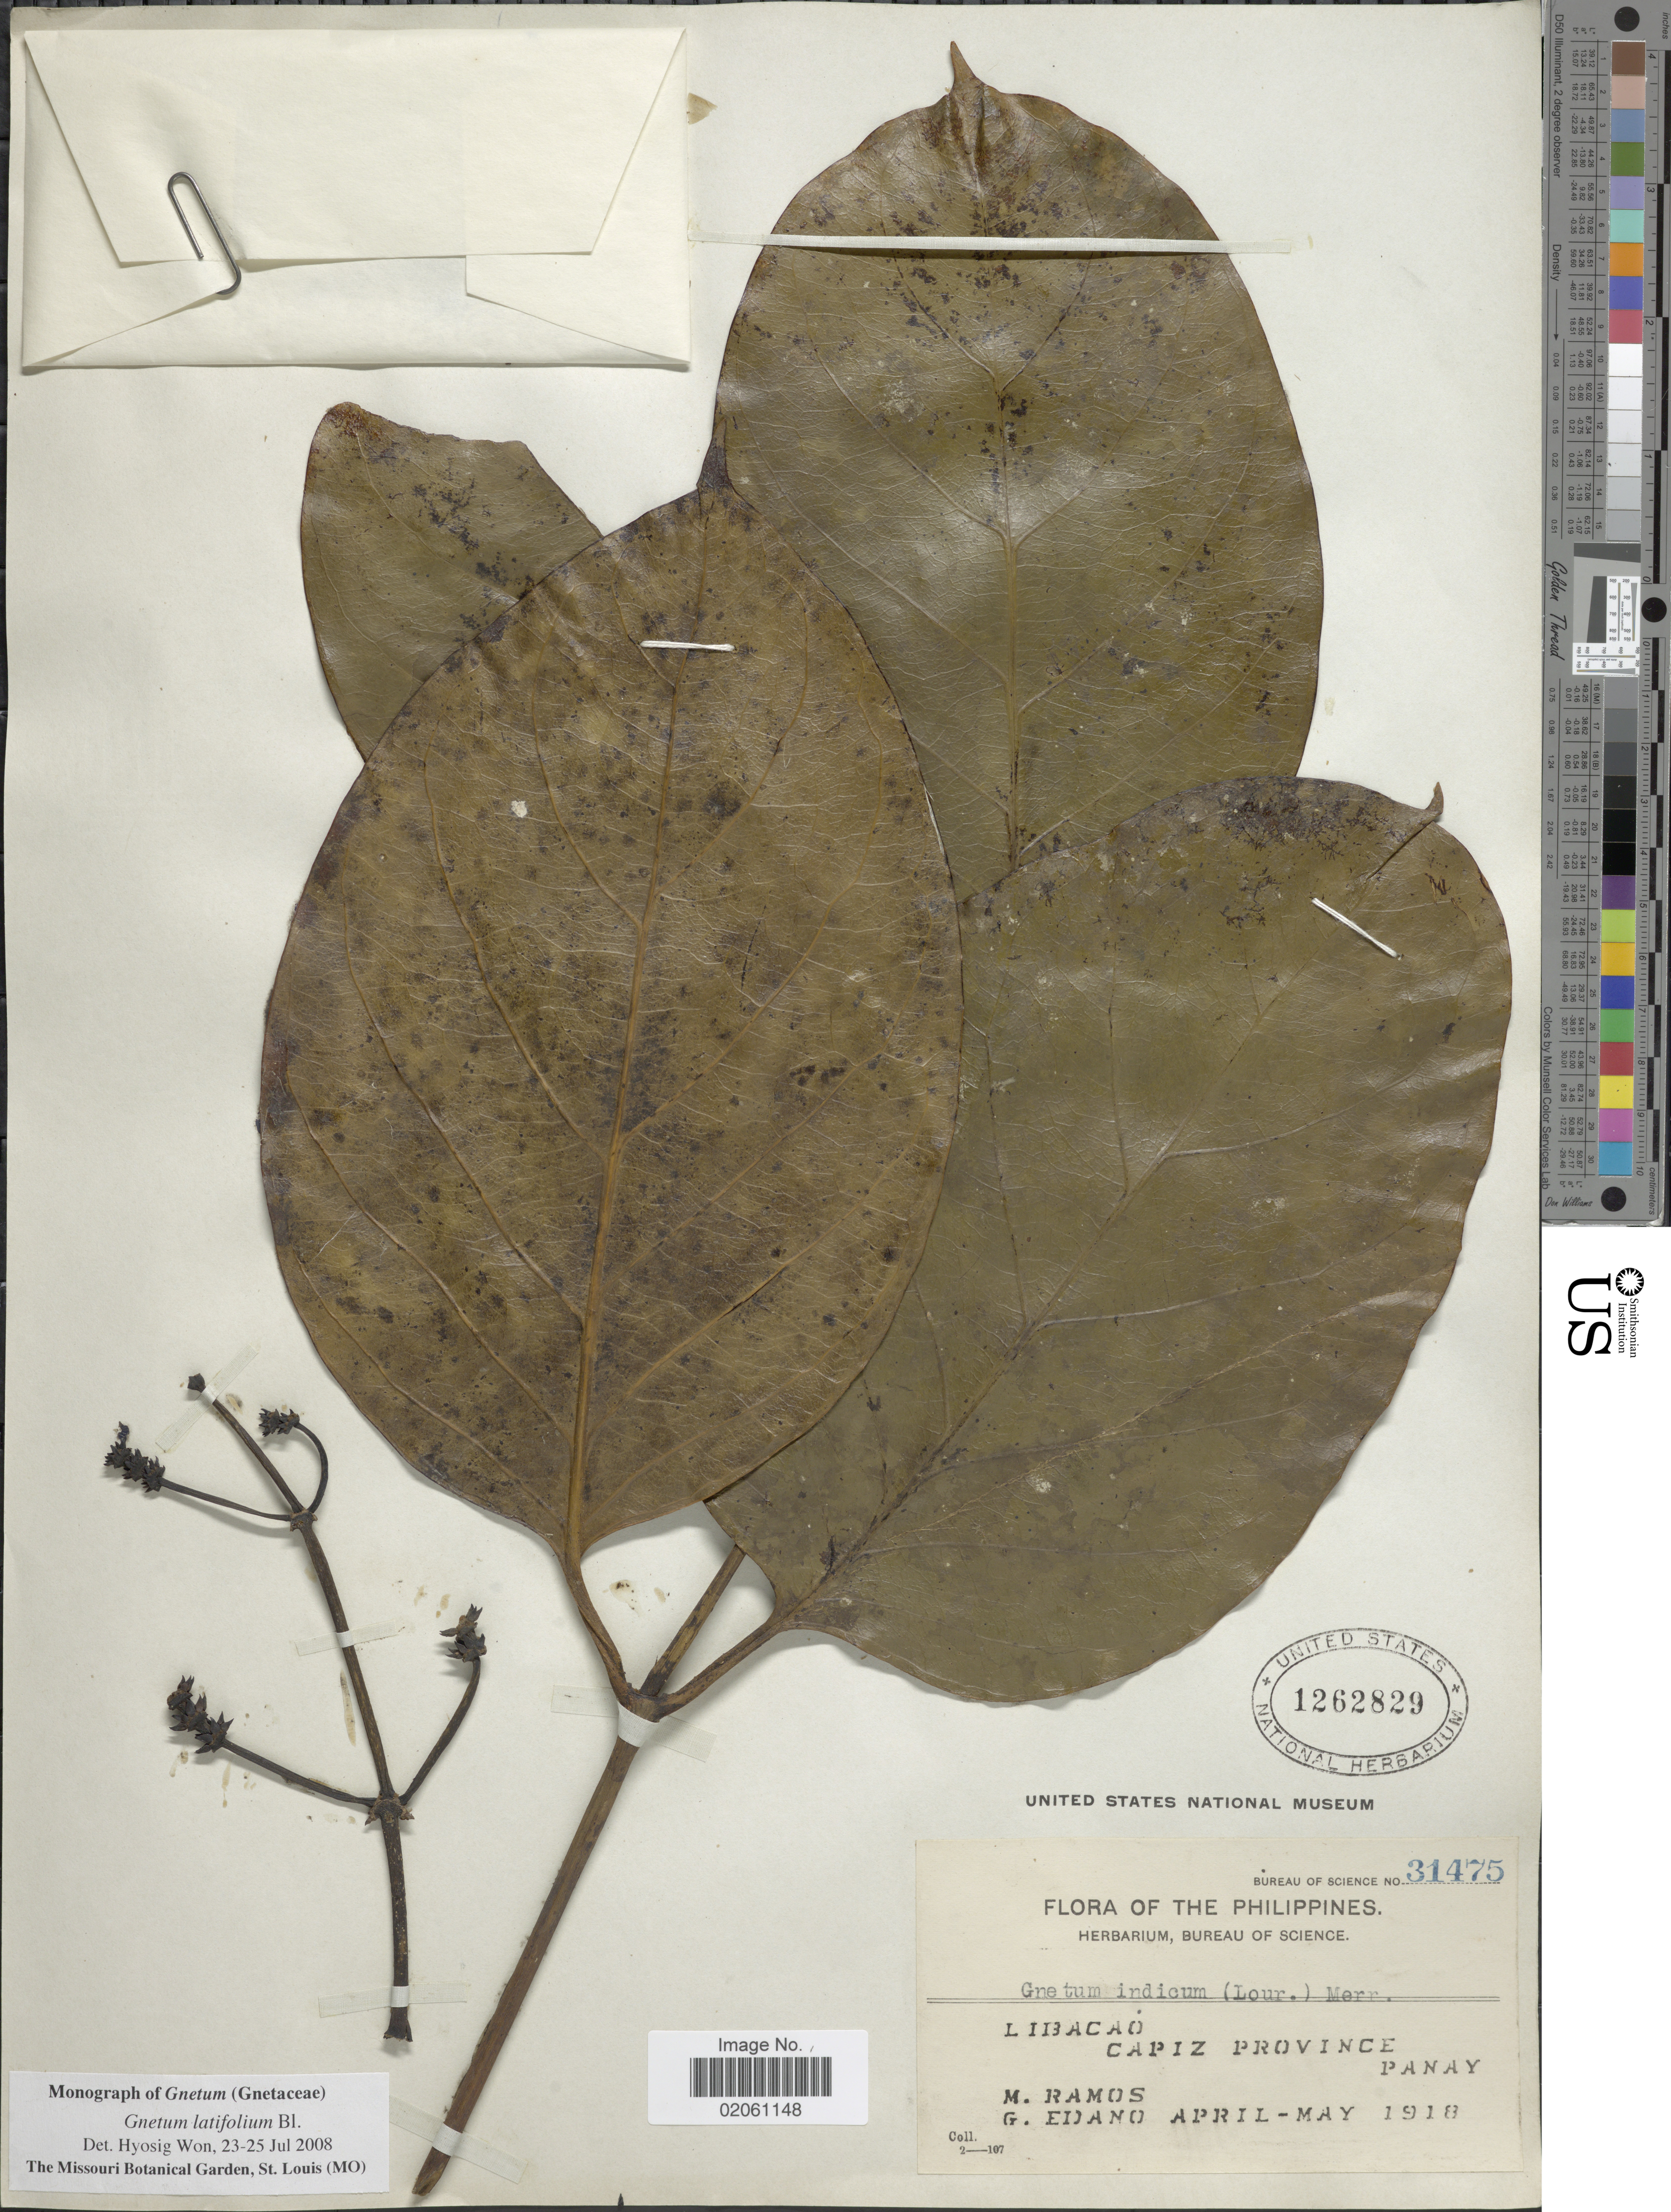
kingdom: Plantae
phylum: Tracheophyta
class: Gnetopsida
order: Gnetales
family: Gnetaceae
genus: Gnetum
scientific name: Gnetum indicum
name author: (Lour.) Merr.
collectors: M. Ramos & G. Edaño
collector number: Bureau of Science 31475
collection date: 1918-04/1918-05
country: Philippines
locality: Libacao. Capiz Province. Panay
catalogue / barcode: US 1262829